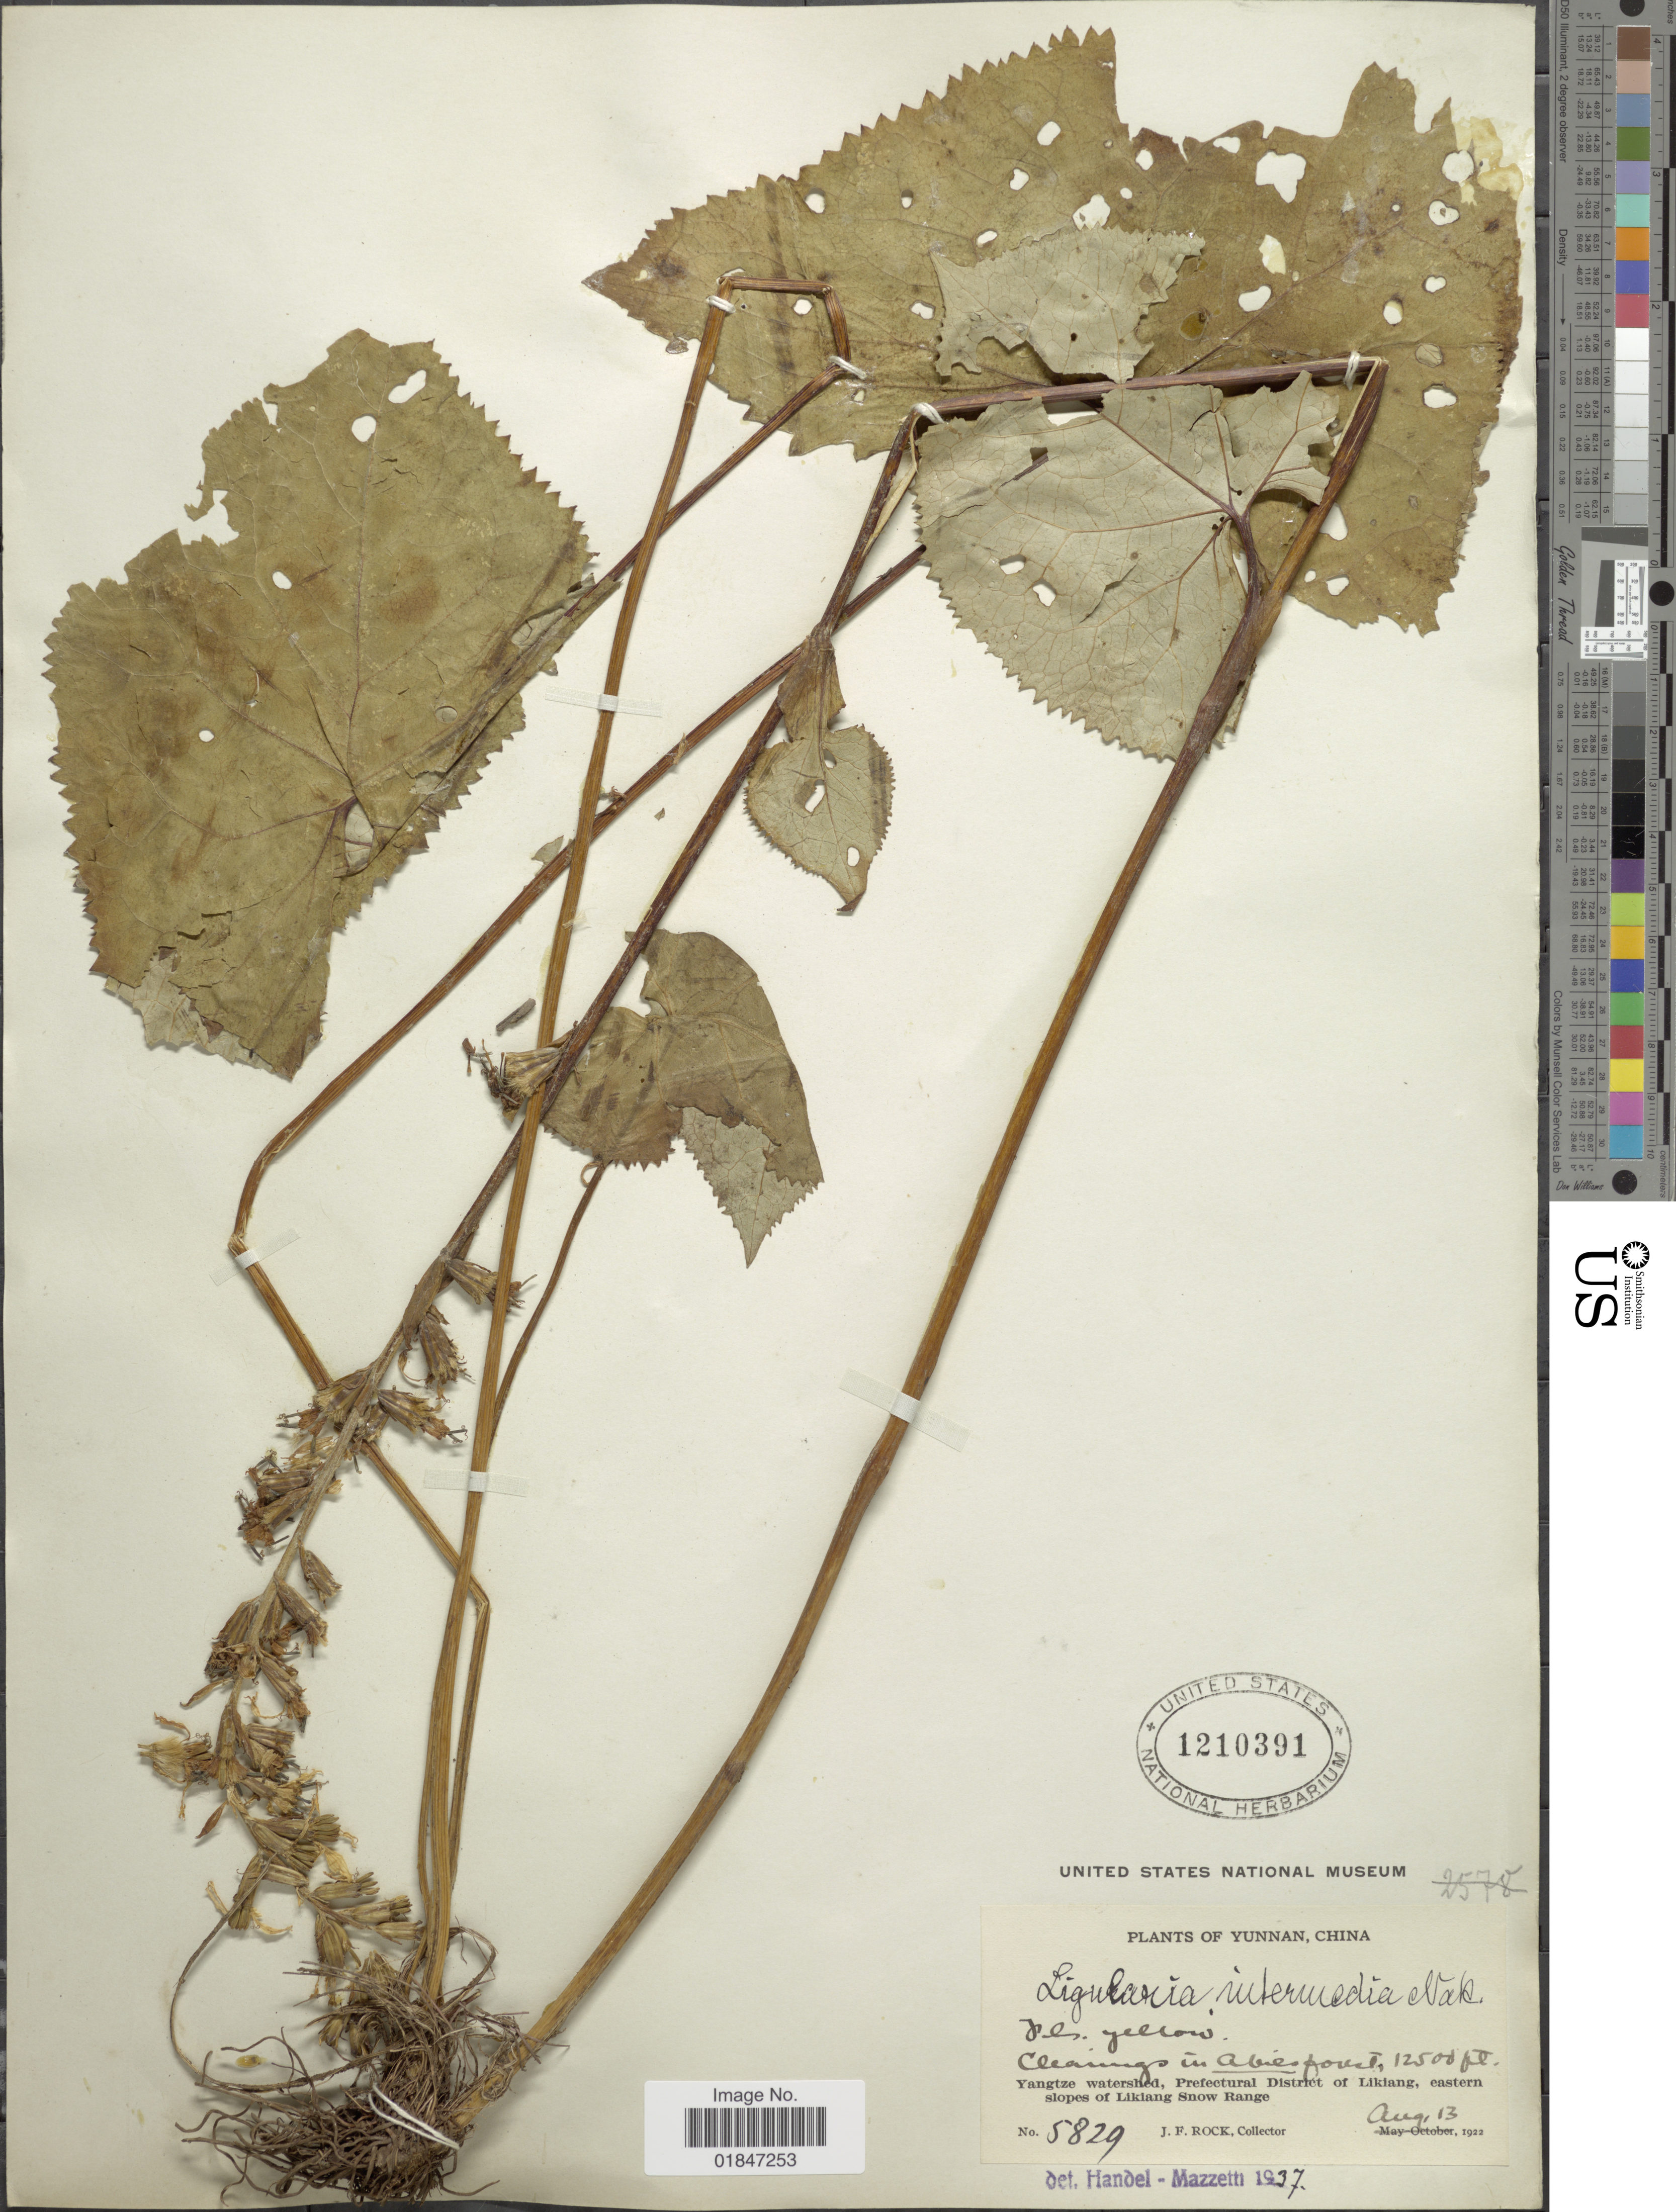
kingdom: Plantae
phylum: Tracheophyta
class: Magnoliopsida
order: Asterales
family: Asteraceae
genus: Ligularia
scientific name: Ligularia intermedia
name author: Nakai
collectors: J. Rock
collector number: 5829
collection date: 1922-08-13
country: China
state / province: Yunnan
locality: Yunnan, China. Yangtze watershed, Prefectural District of Likiang, eastern slopes of Likiang Snow Range.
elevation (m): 3810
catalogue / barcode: US 1210391